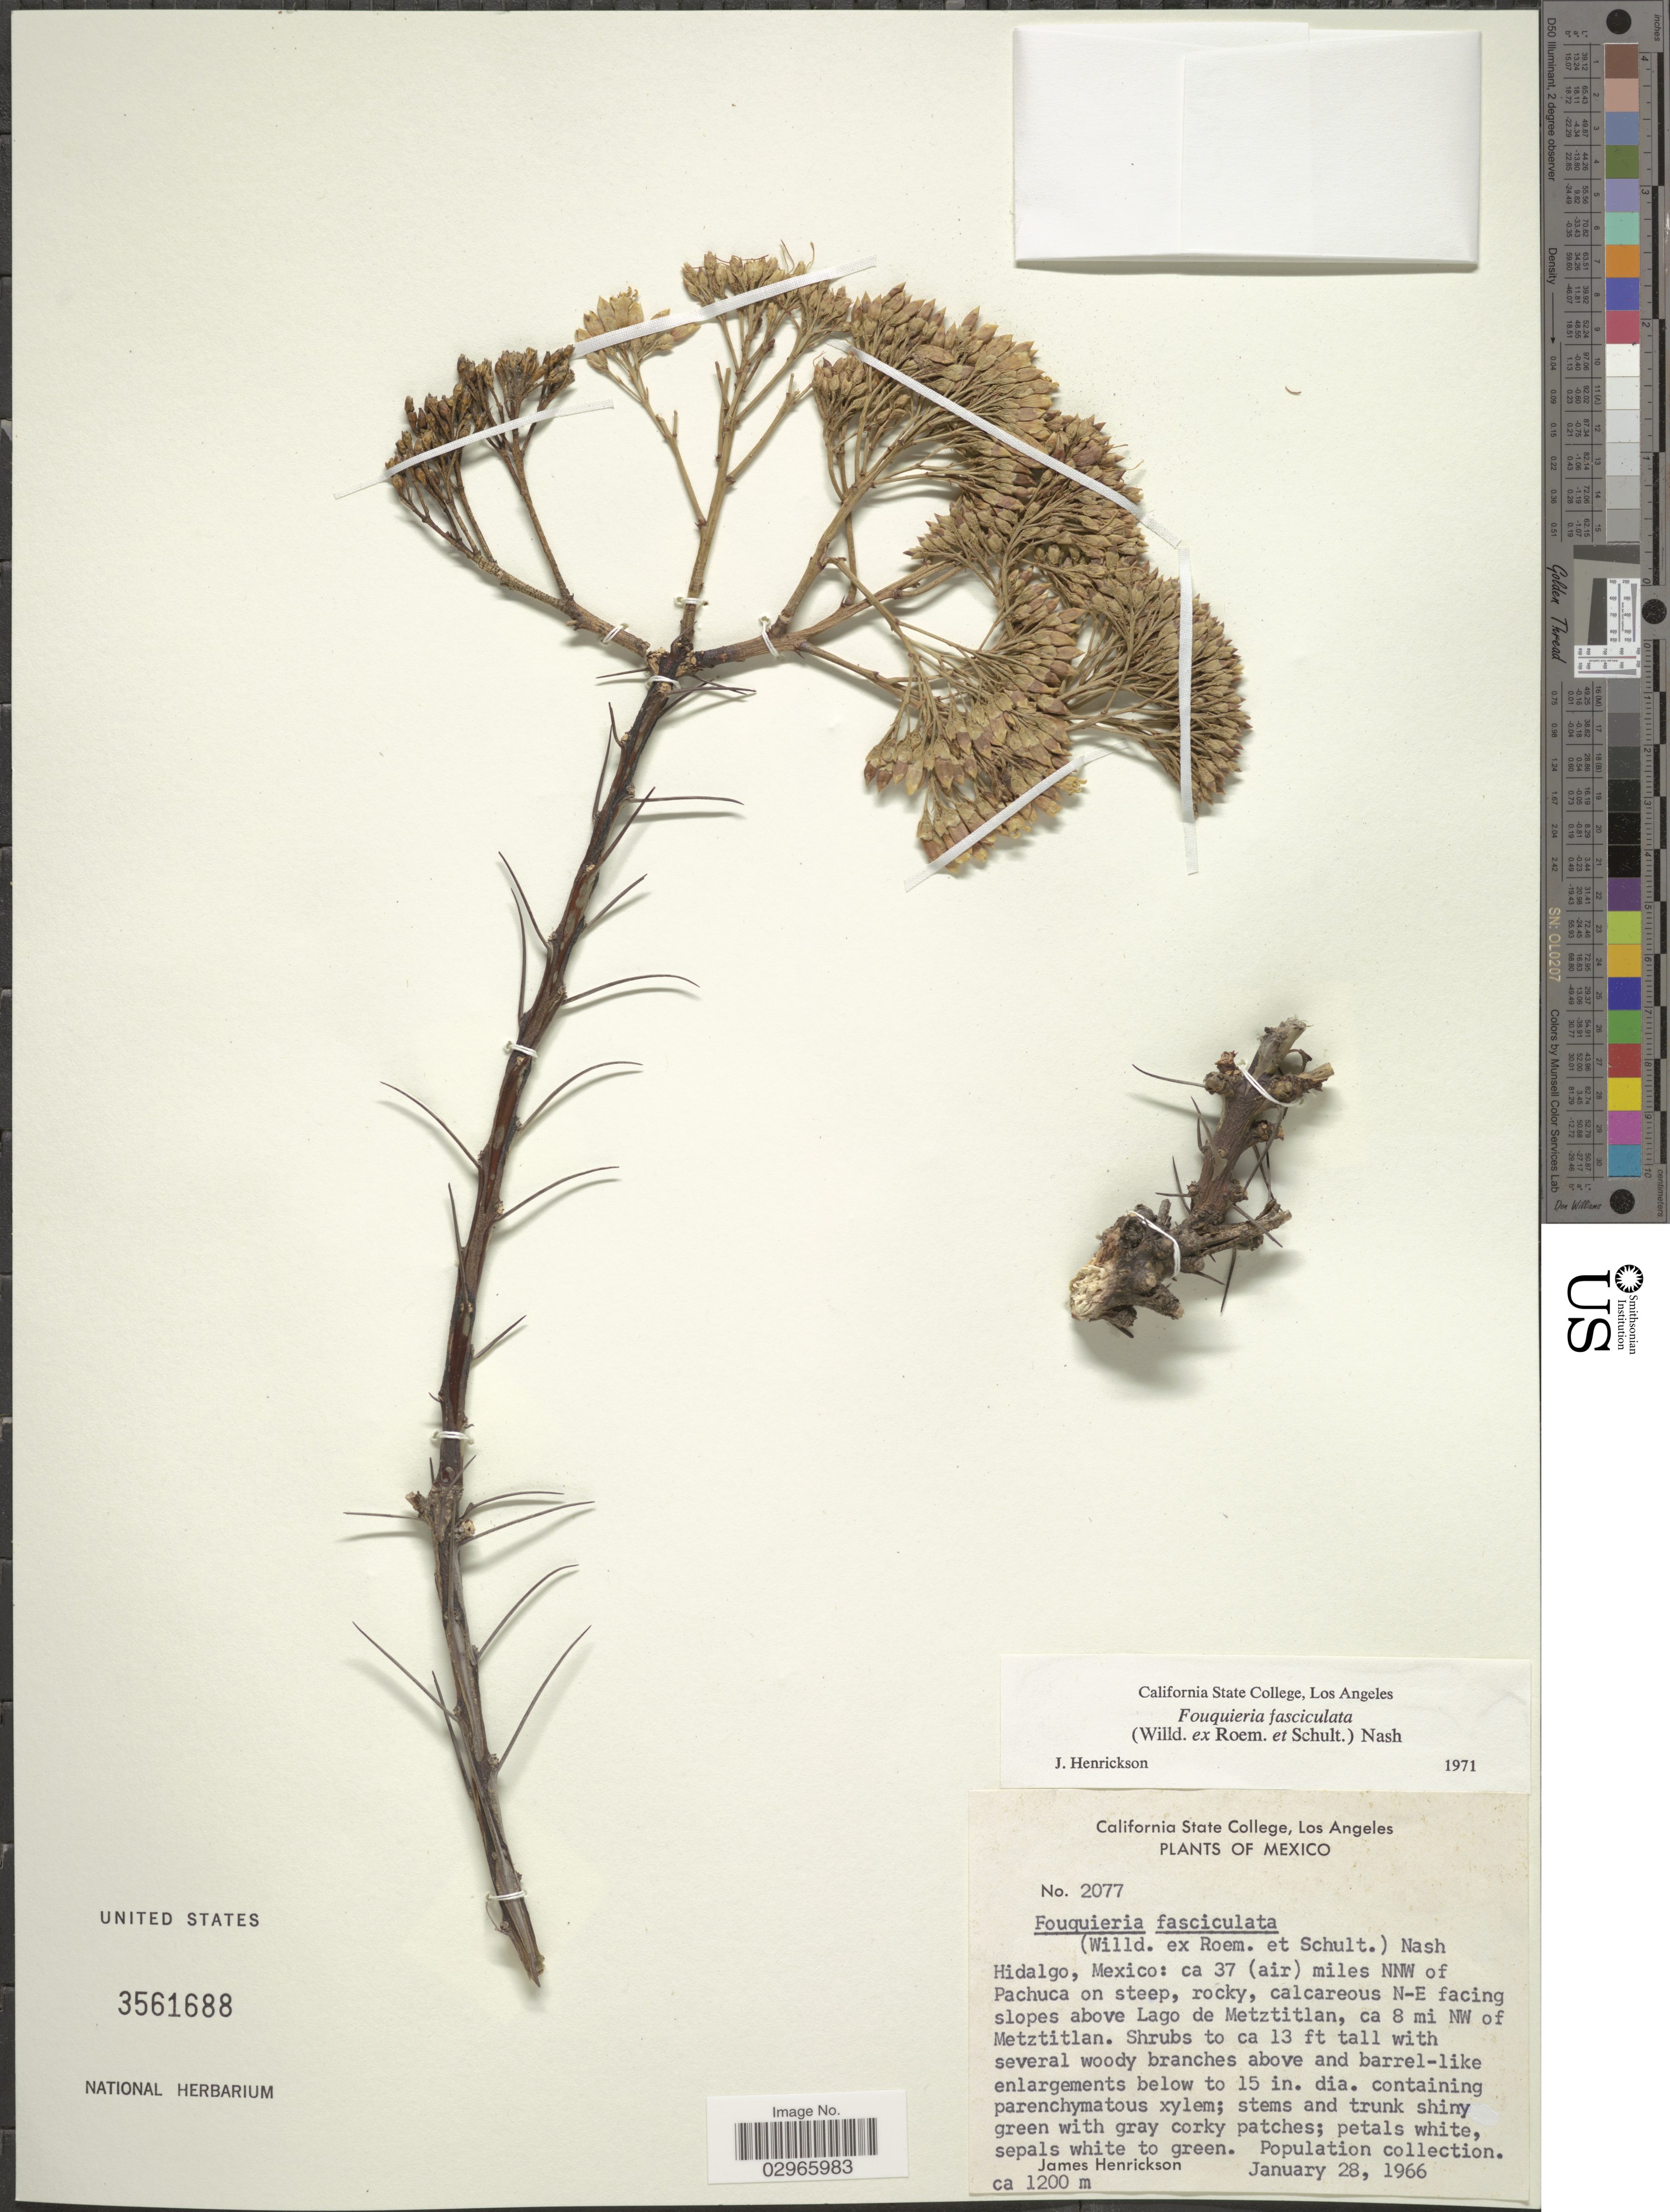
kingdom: Plantae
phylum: Tracheophyta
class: Magnoliopsida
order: Ericales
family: Fouquieriaceae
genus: Fouquieria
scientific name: Fouquieria fasciculata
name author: (Humb. ex Roem. & Schult.) Nash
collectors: J. Henrickson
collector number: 2077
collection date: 1966-01-28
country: Mexico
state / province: Hidalgo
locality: Ca 37 (air) miles NNW of Pachuca on steep, rocky, calcareous N-E facing slopes above Lago de Metztitlan, ca 8 mi NW of Metztitlan.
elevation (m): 1200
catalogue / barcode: US 3561688